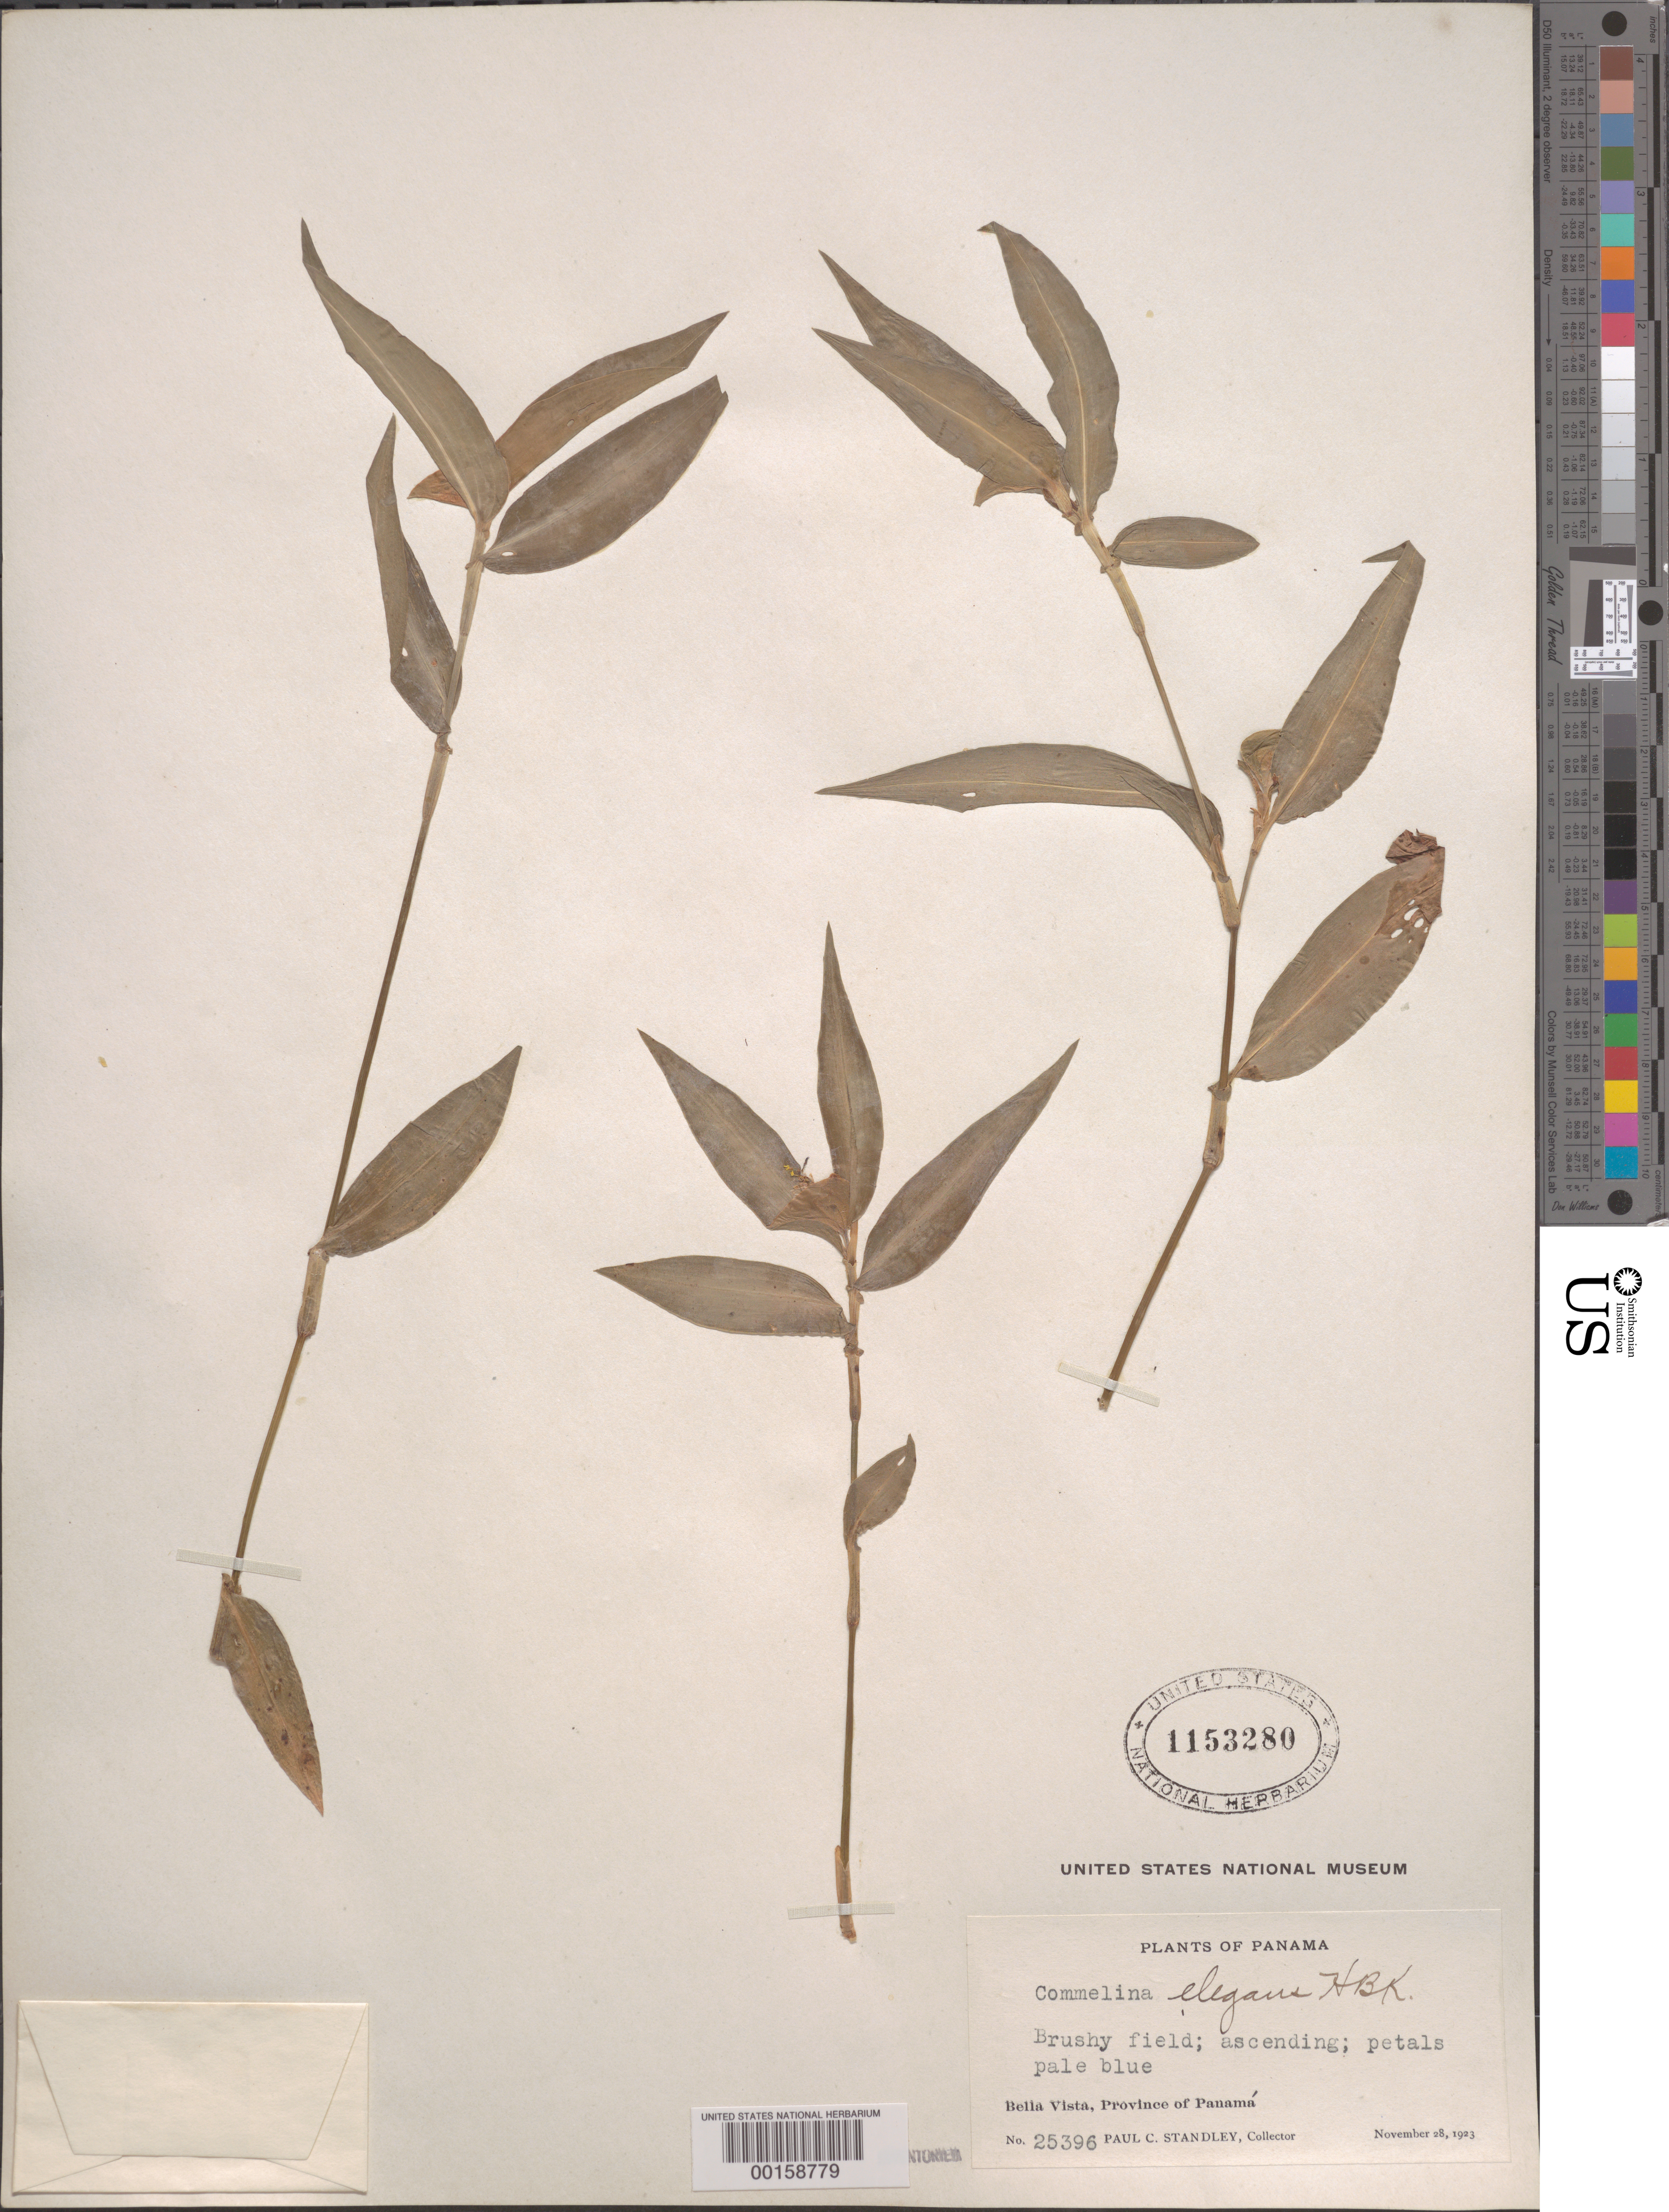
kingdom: Plantae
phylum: Tracheophyta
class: Liliopsida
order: Commelinales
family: Commelinaceae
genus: Commelina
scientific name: Commelina erecta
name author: L.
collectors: P. C. Standley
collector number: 25396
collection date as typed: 28 Nov 1923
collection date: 1923-11-28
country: Panama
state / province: Panamá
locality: Bella Vista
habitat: Brushy field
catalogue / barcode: US 1153280